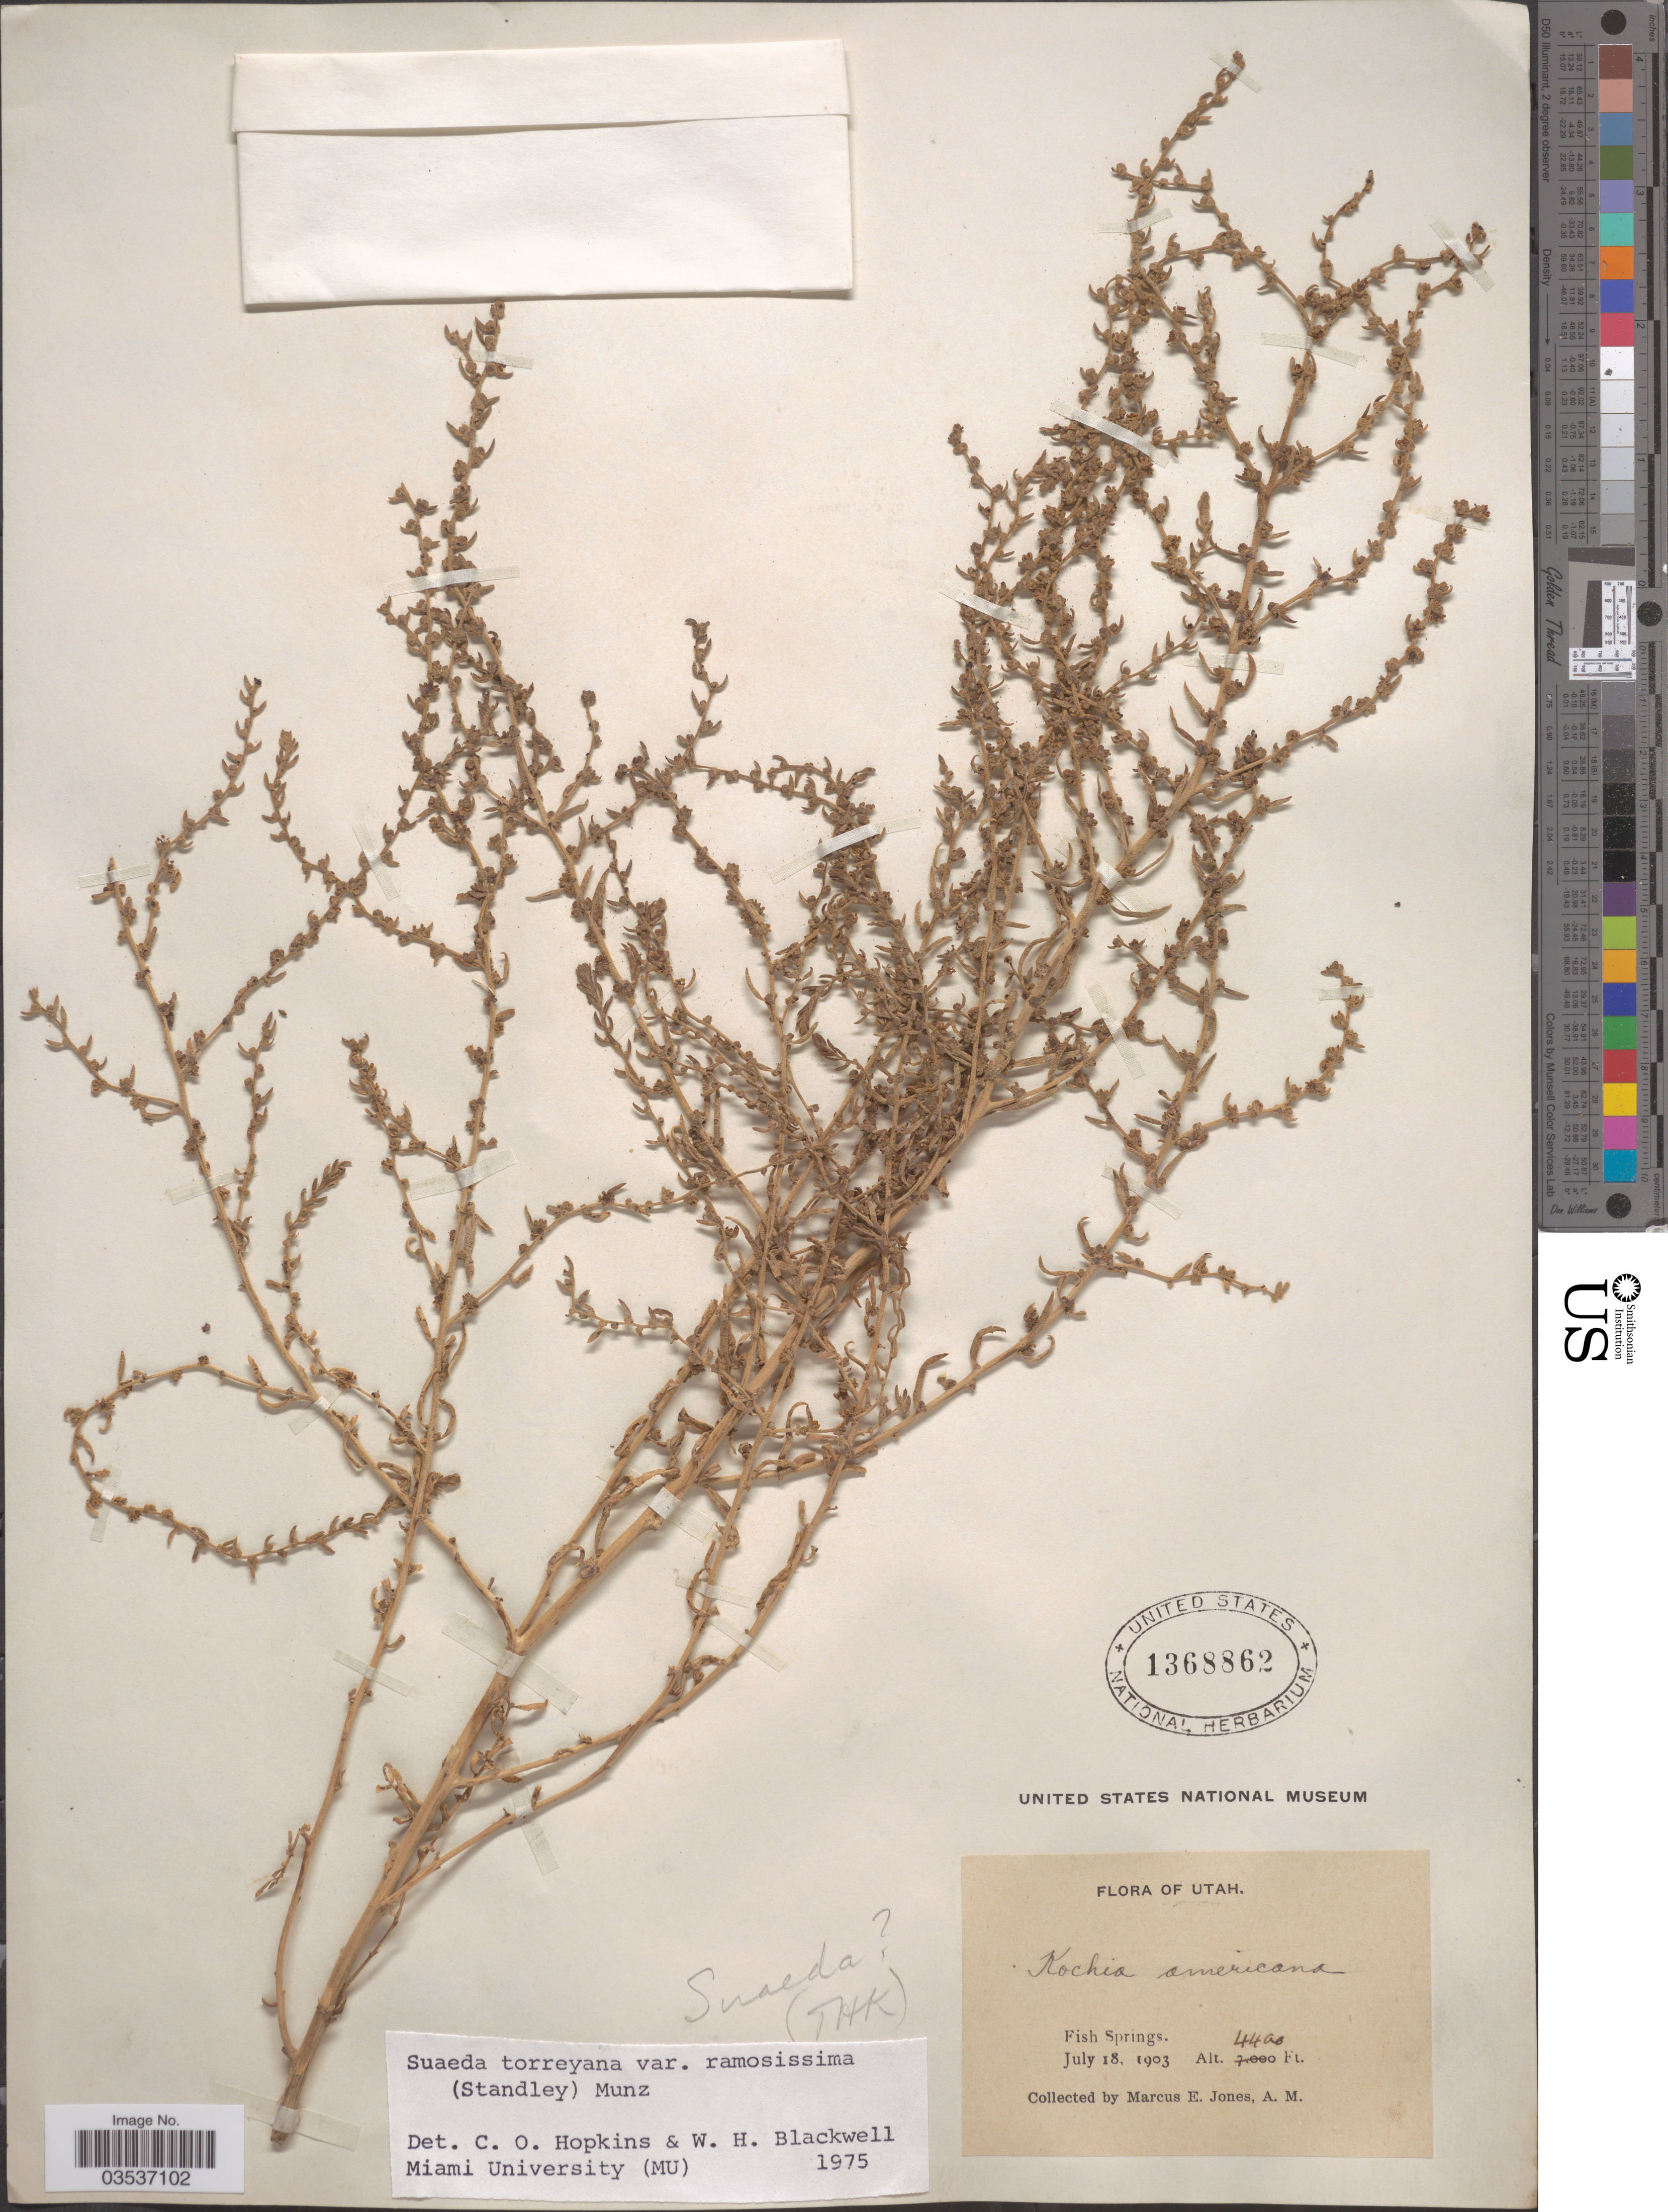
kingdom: Plantae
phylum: Tracheophyta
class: Magnoliopsida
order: Caryophyllales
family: Amaranthaceae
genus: Suaeda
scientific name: Suaeda torreyana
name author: S. Watson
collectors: M. E. Jones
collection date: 1903-07-18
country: United States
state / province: Utah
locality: Fish Springs.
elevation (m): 1341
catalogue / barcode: US 1368862